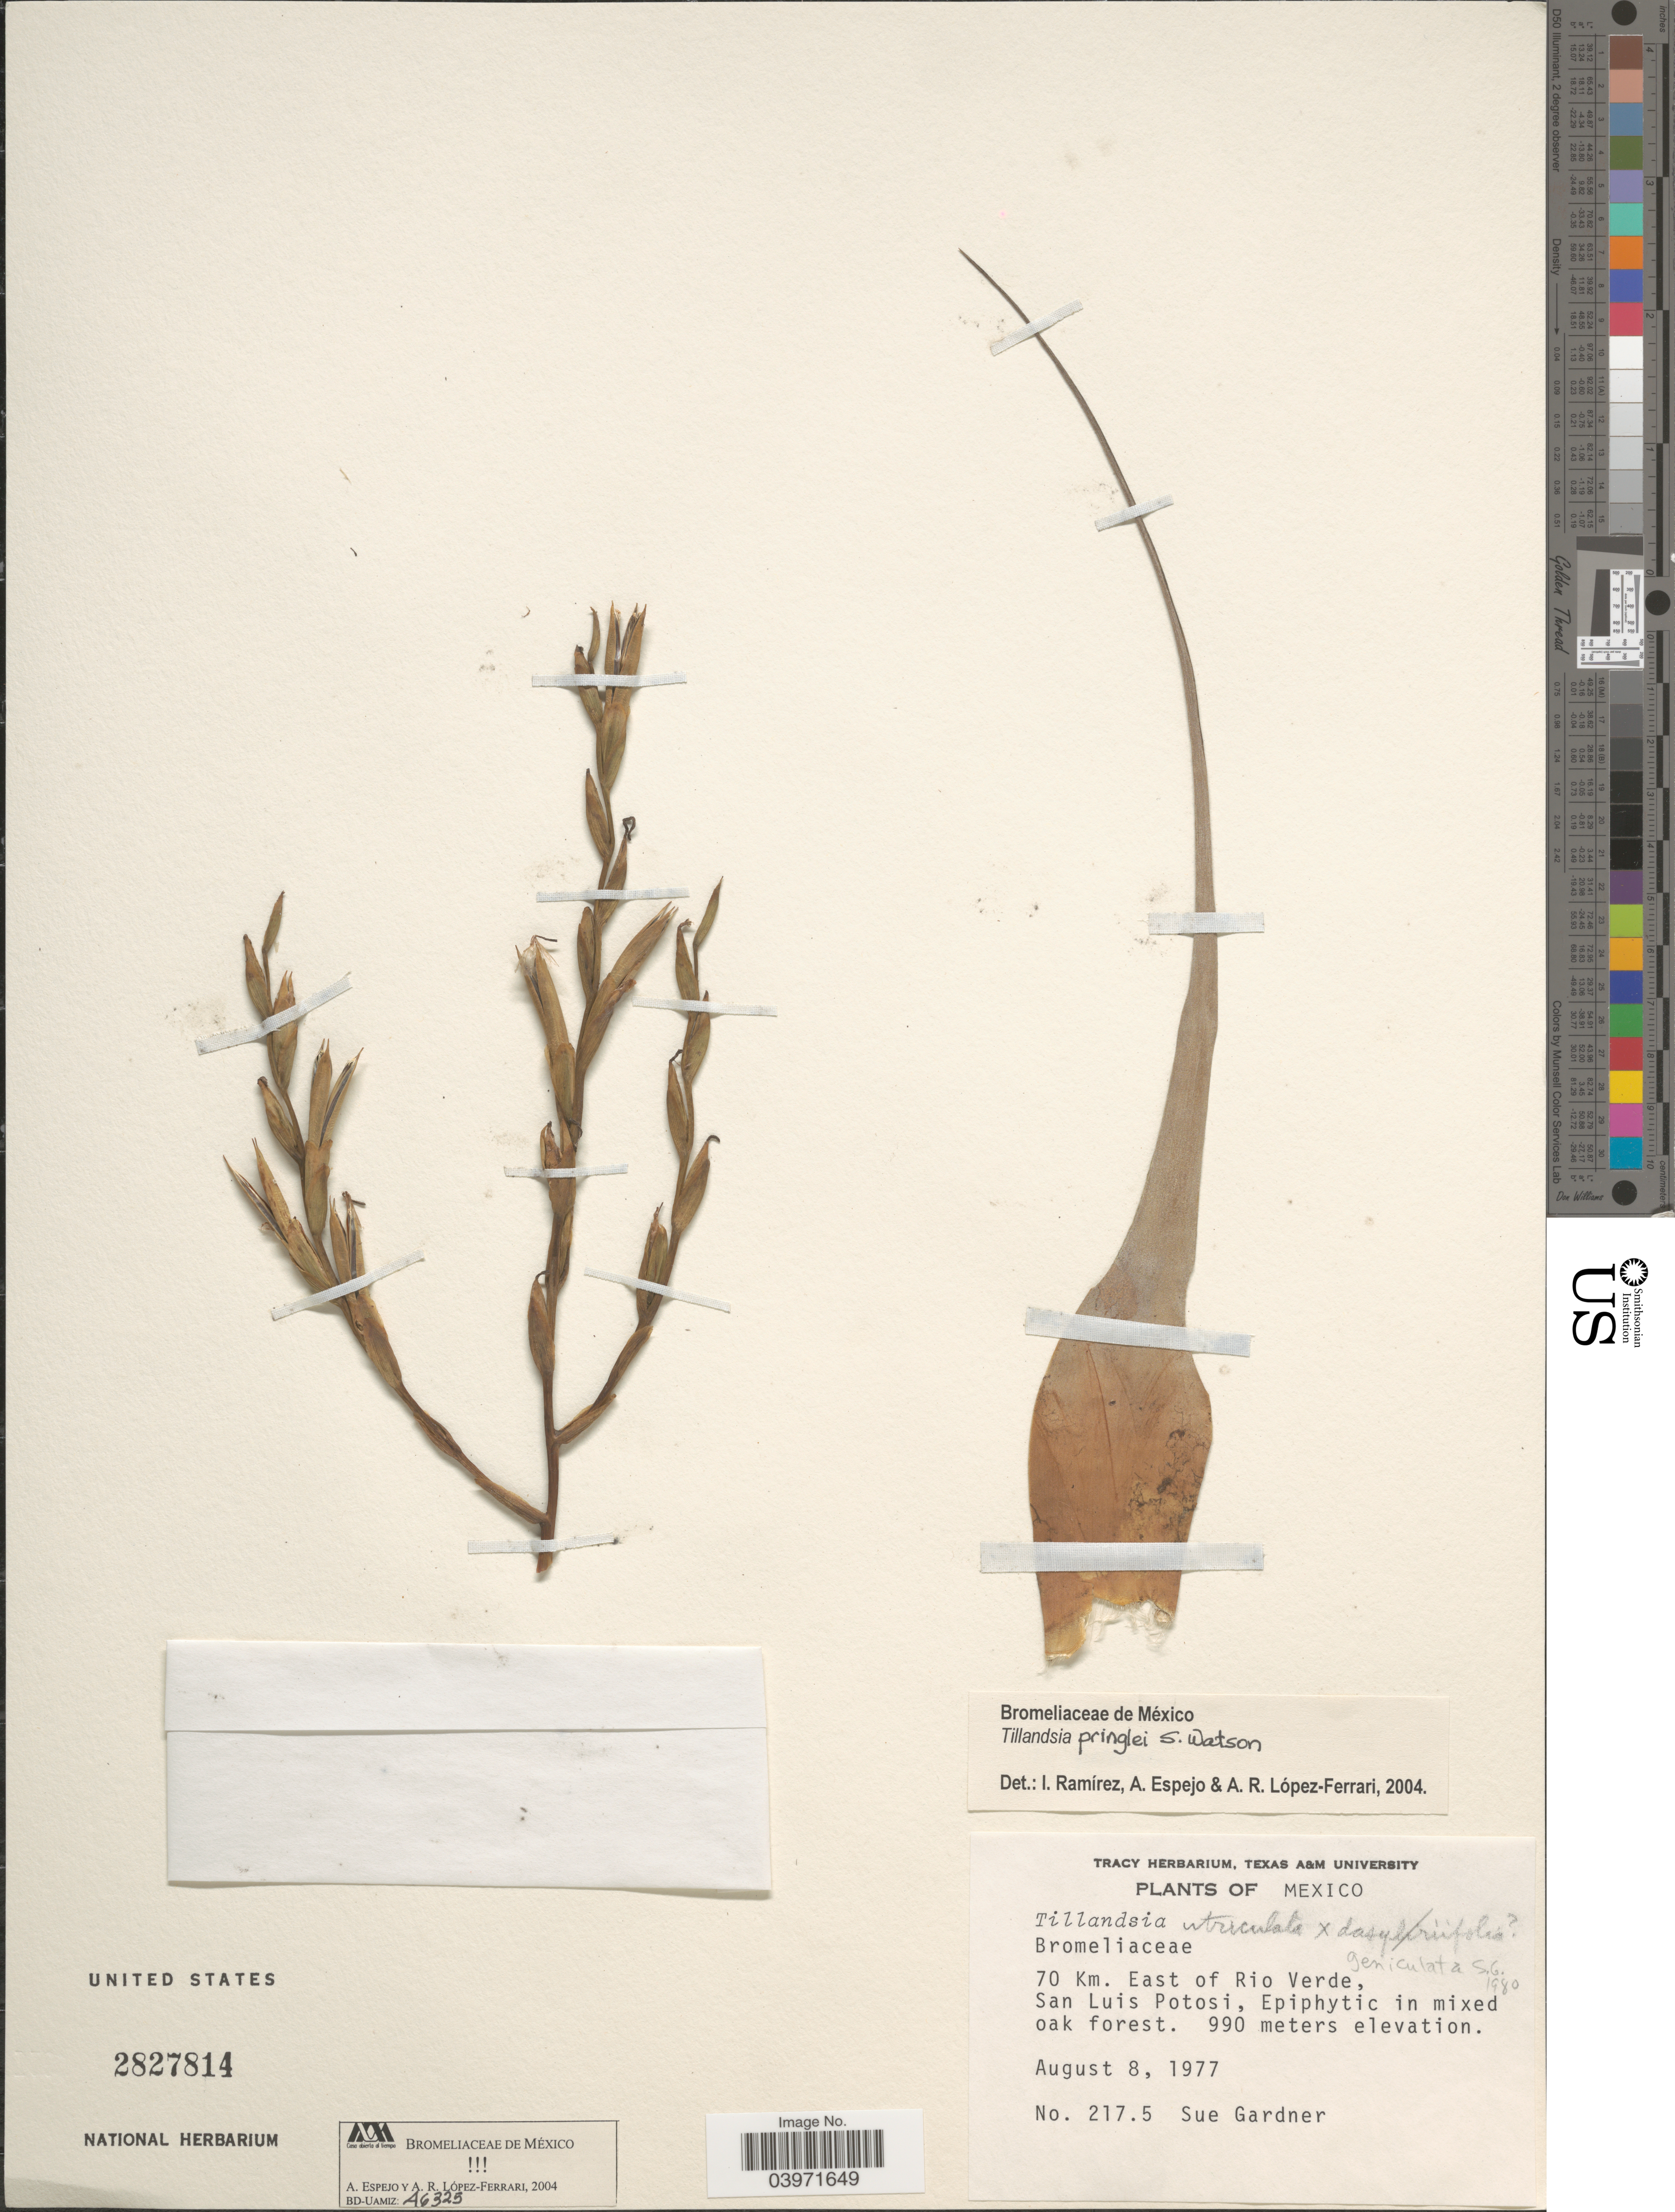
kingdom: Plantae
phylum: Tracheophyta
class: Liliopsida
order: Poales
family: Bromeliaceae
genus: Tillandsia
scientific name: Tillandsia utriculata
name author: L.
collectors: S. Gardner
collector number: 217.5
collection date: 1977-08-08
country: Mexico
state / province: San Luis Potosí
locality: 70 Km. East of Rio Verde.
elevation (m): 990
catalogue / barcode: US 2827814